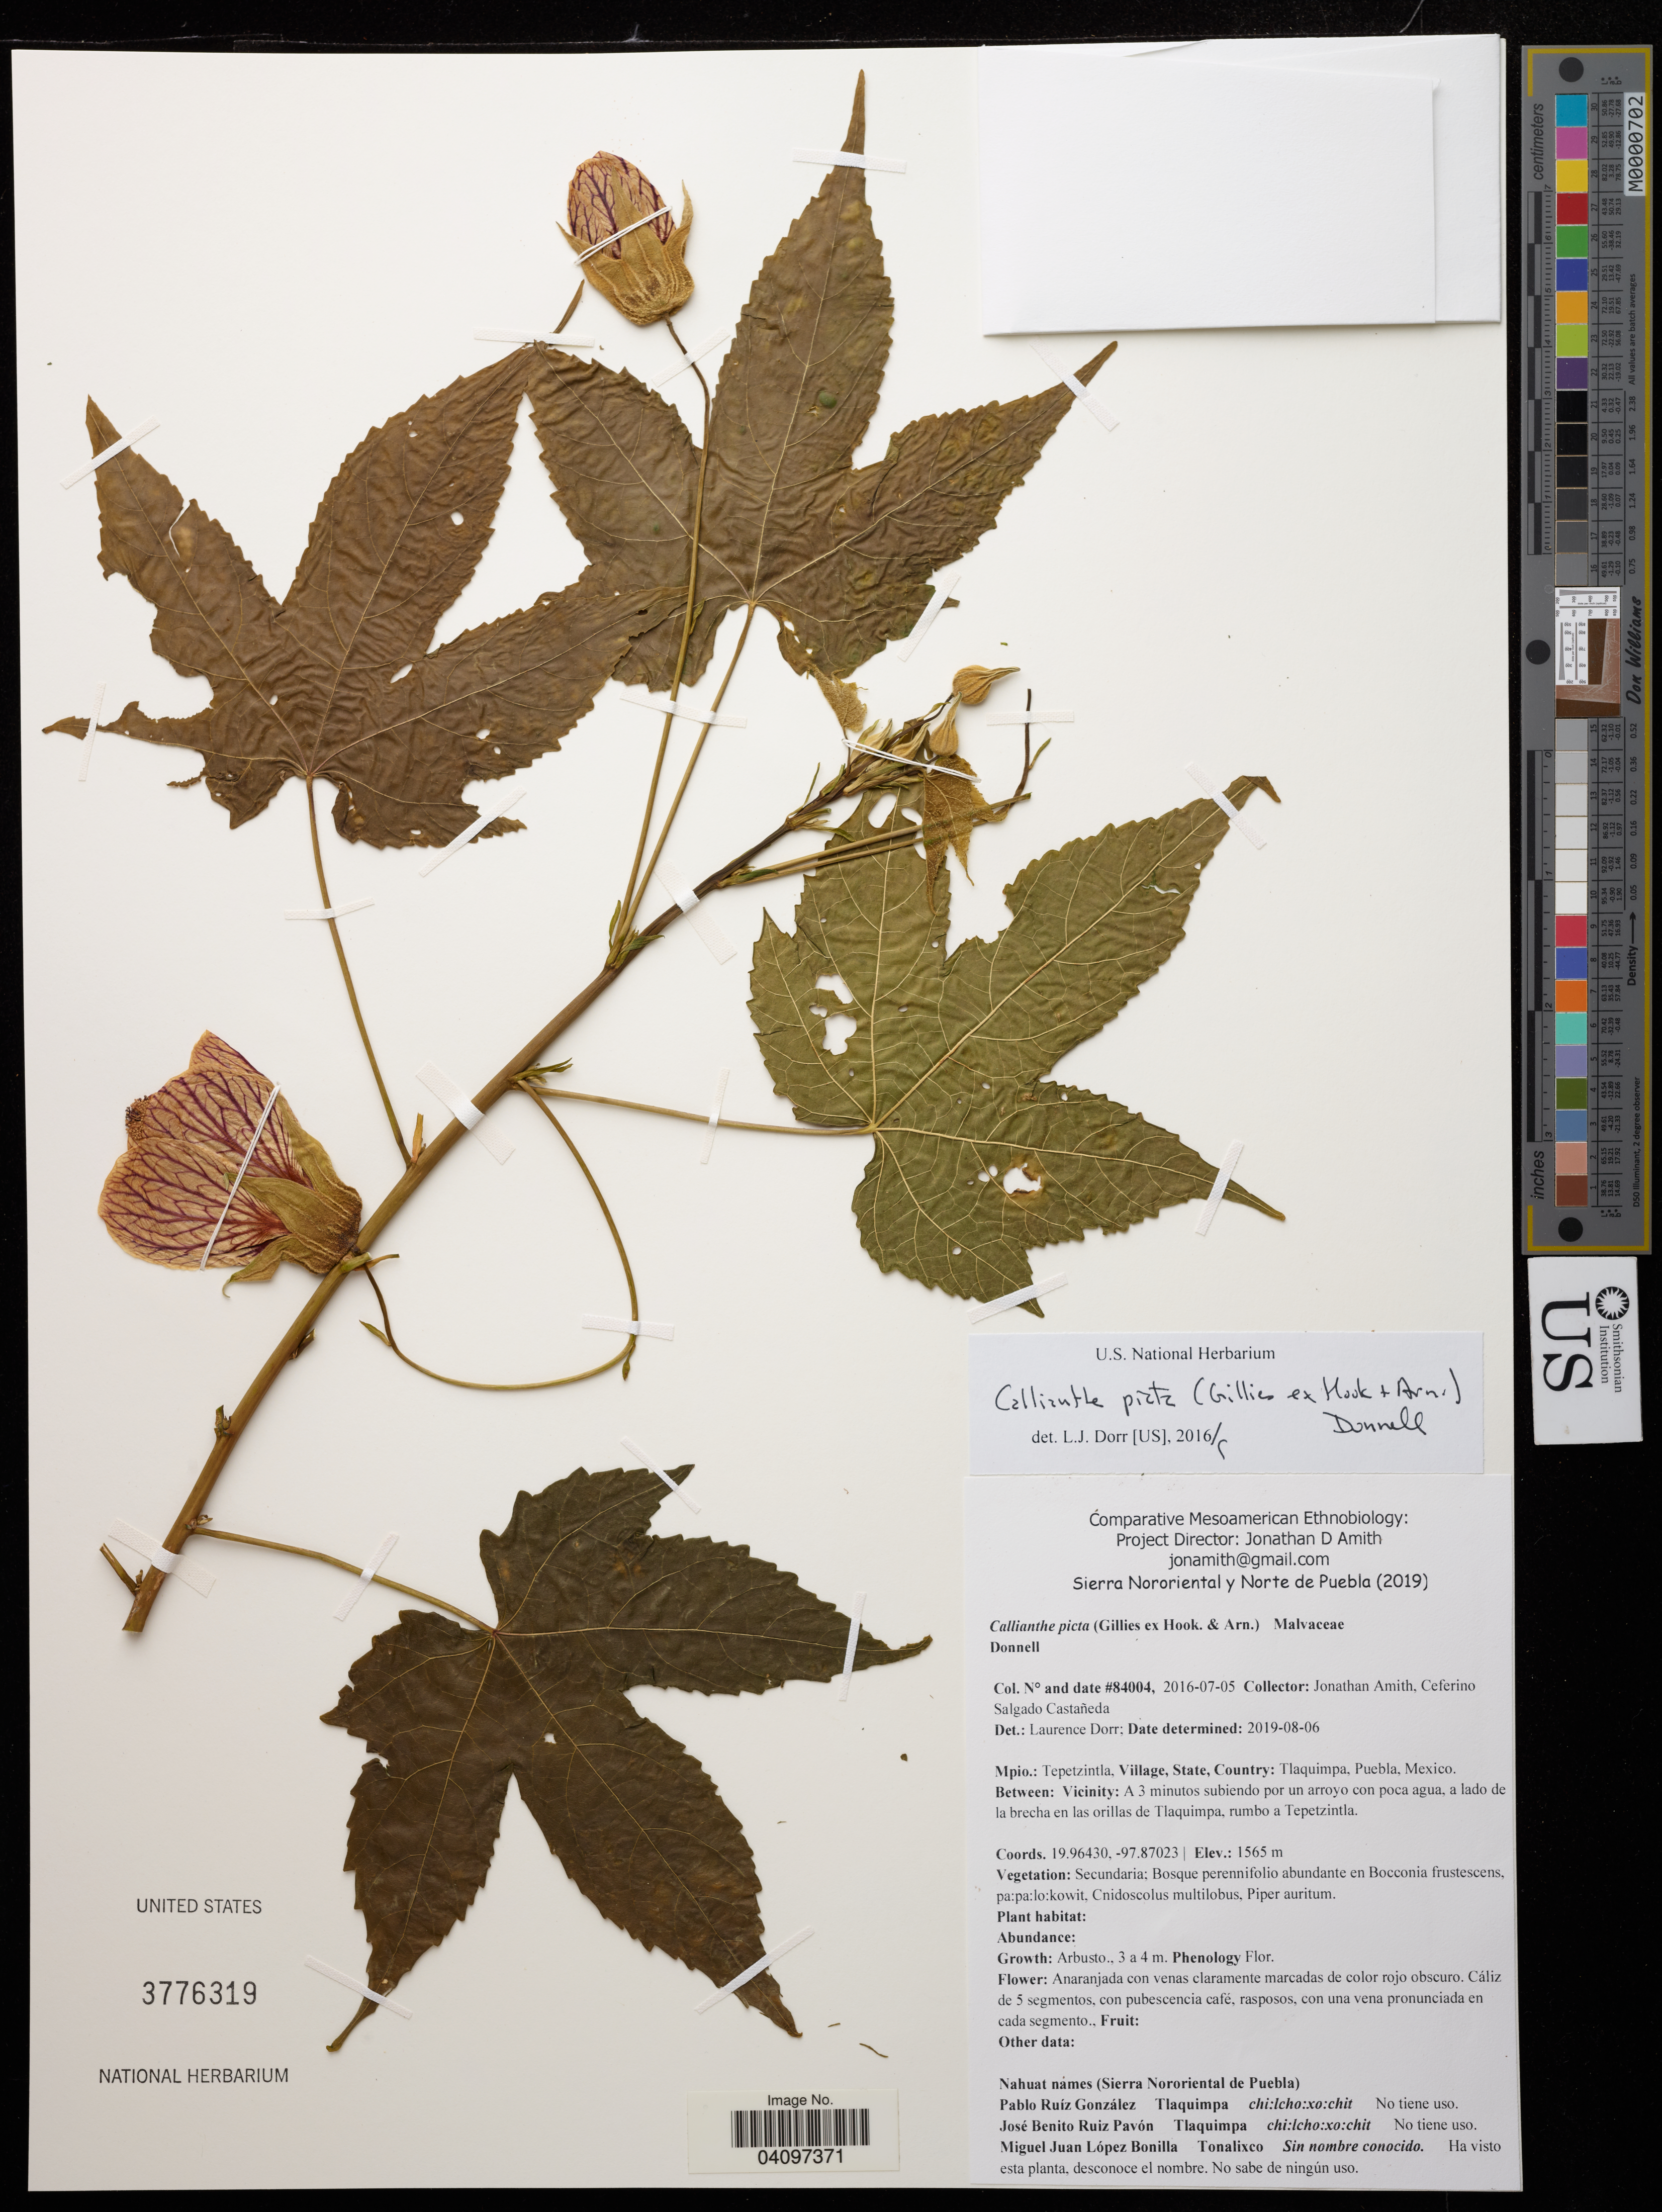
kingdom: Plantae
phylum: Tracheophyta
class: Magnoliopsida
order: Malvales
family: Malvaceae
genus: Callianthe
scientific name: Callianthe picta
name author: (Gillies ex Hook. & Arn.) Donnell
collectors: J. D. Amith & H. Salazar Osollo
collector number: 84004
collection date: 2016-07-05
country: Mexico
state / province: Puebla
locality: Mpio.: Tepetzintla, Tlaquimpa. Vicinity: A 3 minutos subiendo por un arroyo con poca agua, a lado de la brecha en las orillas de Tlaquimpa, rumbo a Tepetzintla.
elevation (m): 1565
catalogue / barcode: US 3776319